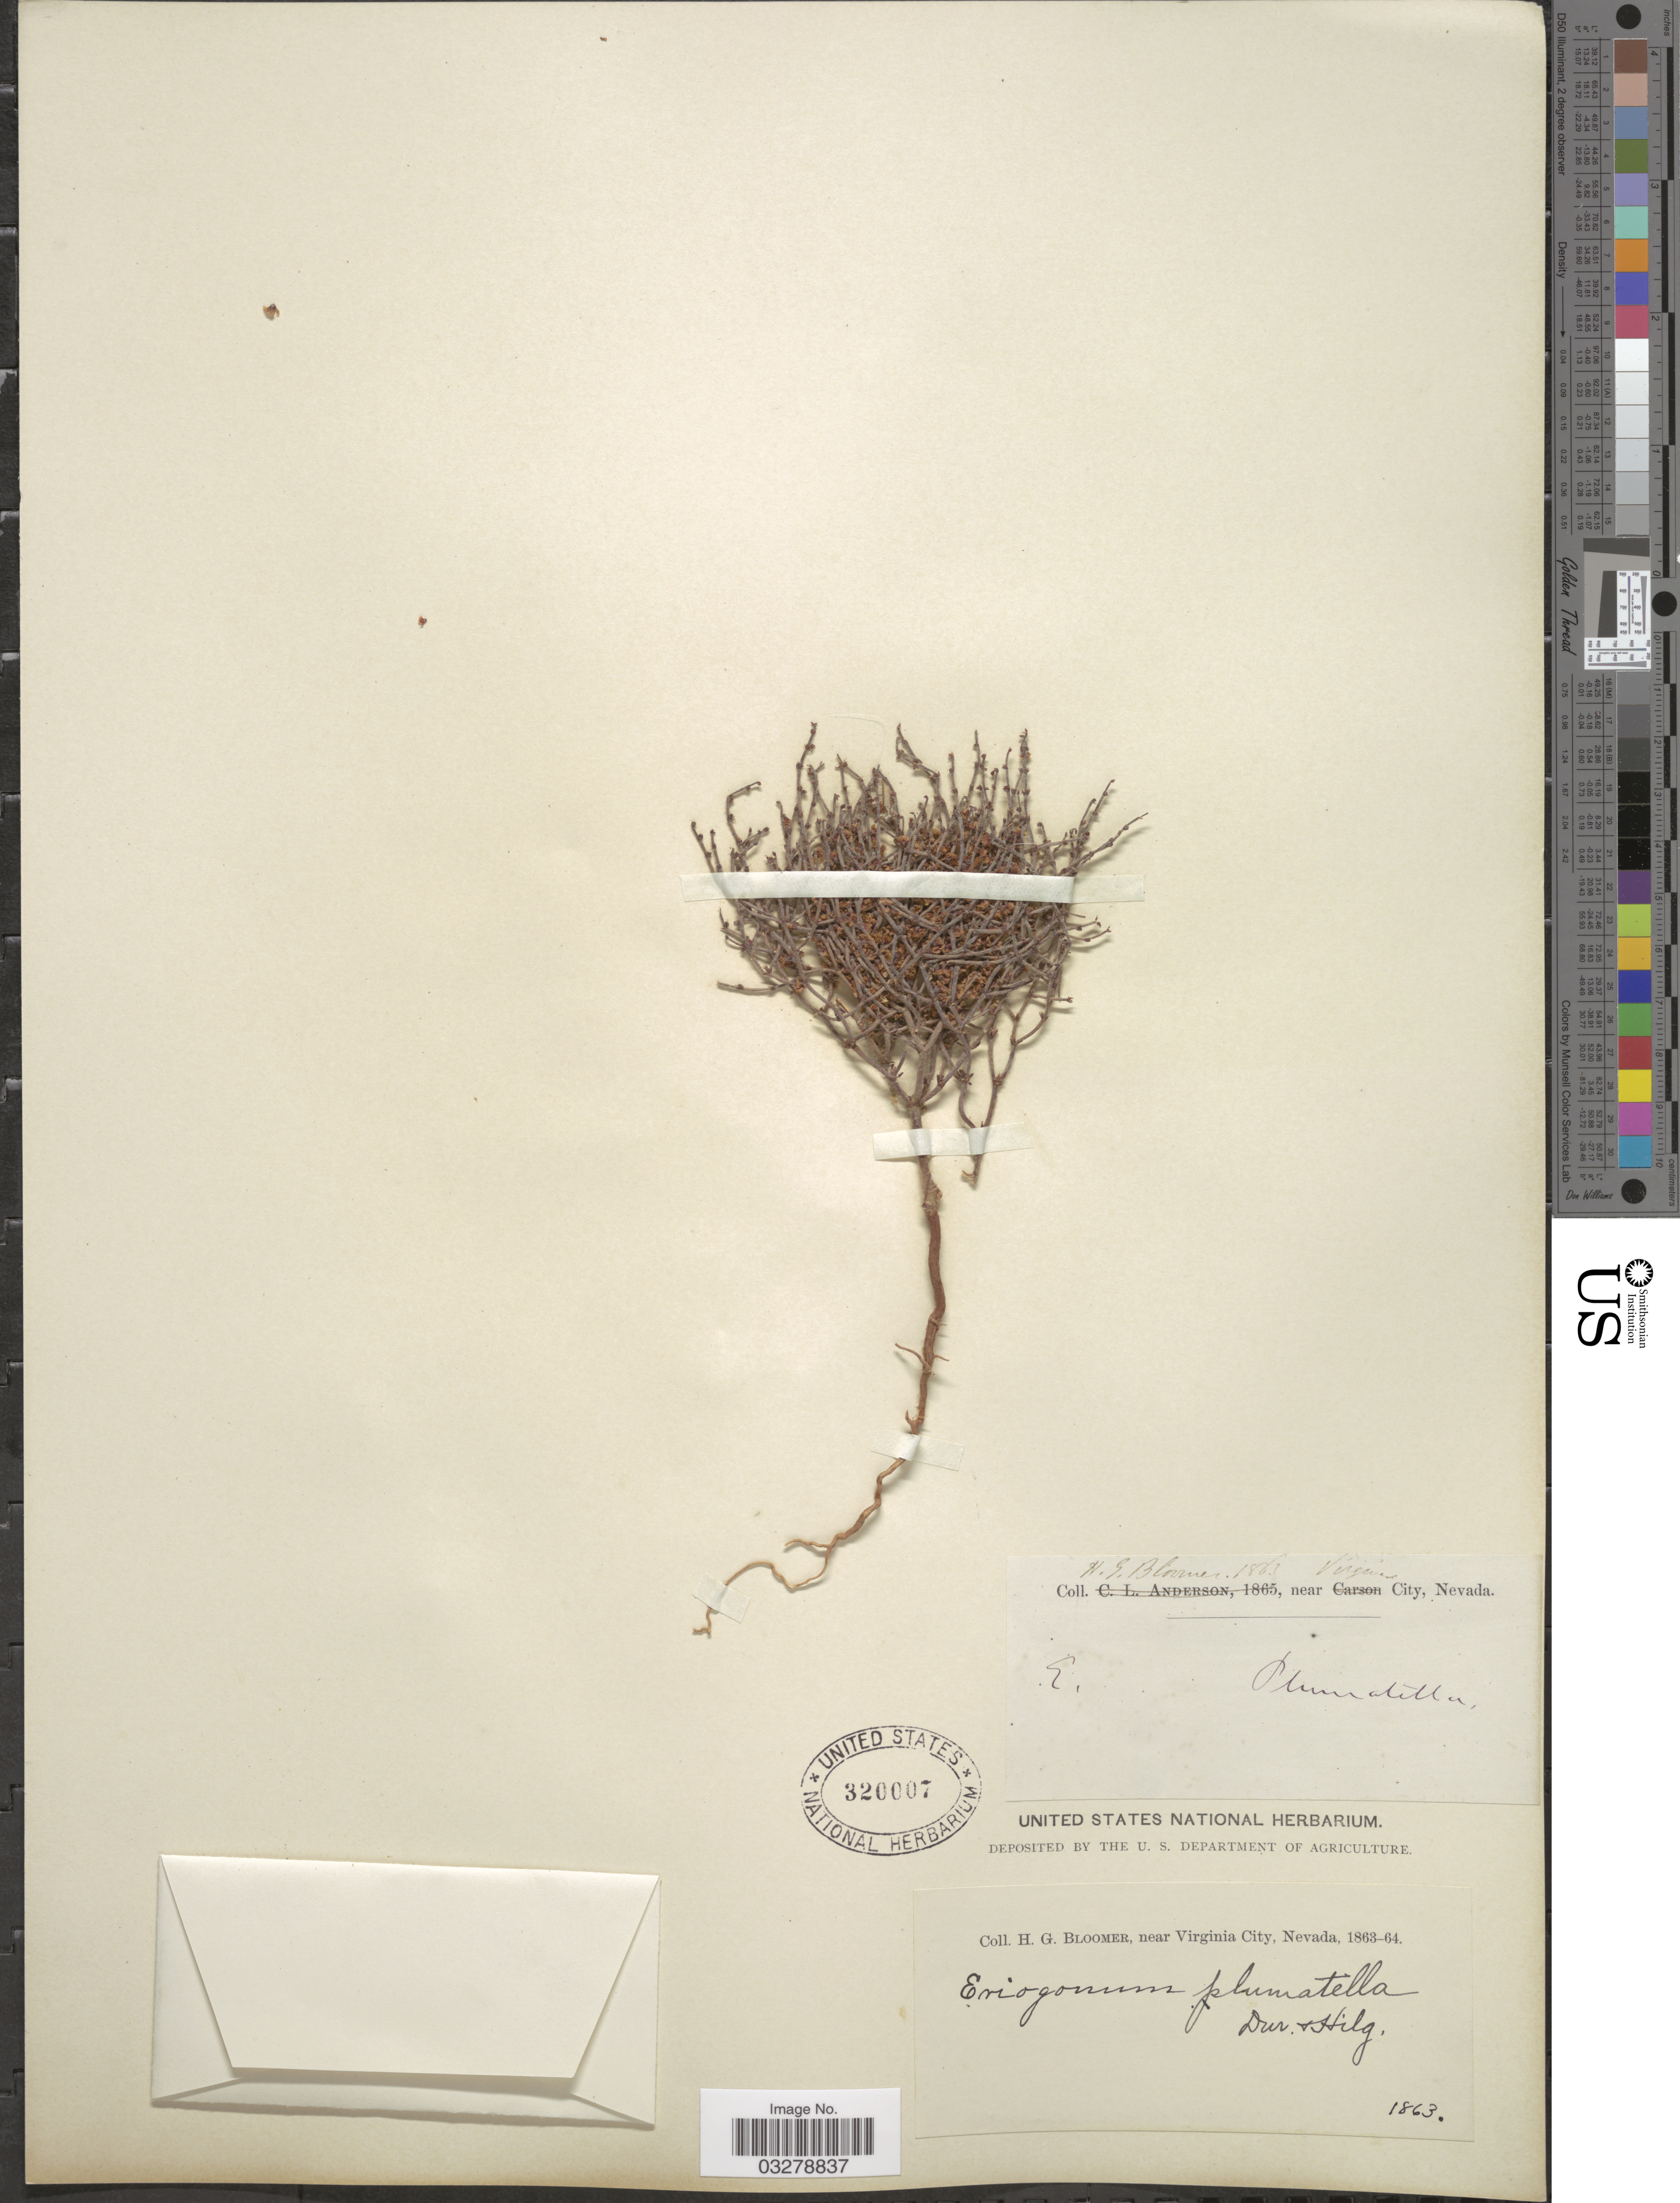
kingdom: Plantae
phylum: Tracheophyta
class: Magnoliopsida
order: Caryophyllales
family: Polygonaceae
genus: Eriogonum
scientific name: Eriogonum nidularium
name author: Coville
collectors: H. Bloomer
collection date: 1863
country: United States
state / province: Nevada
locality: Near Virginia City.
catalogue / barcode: US 320007